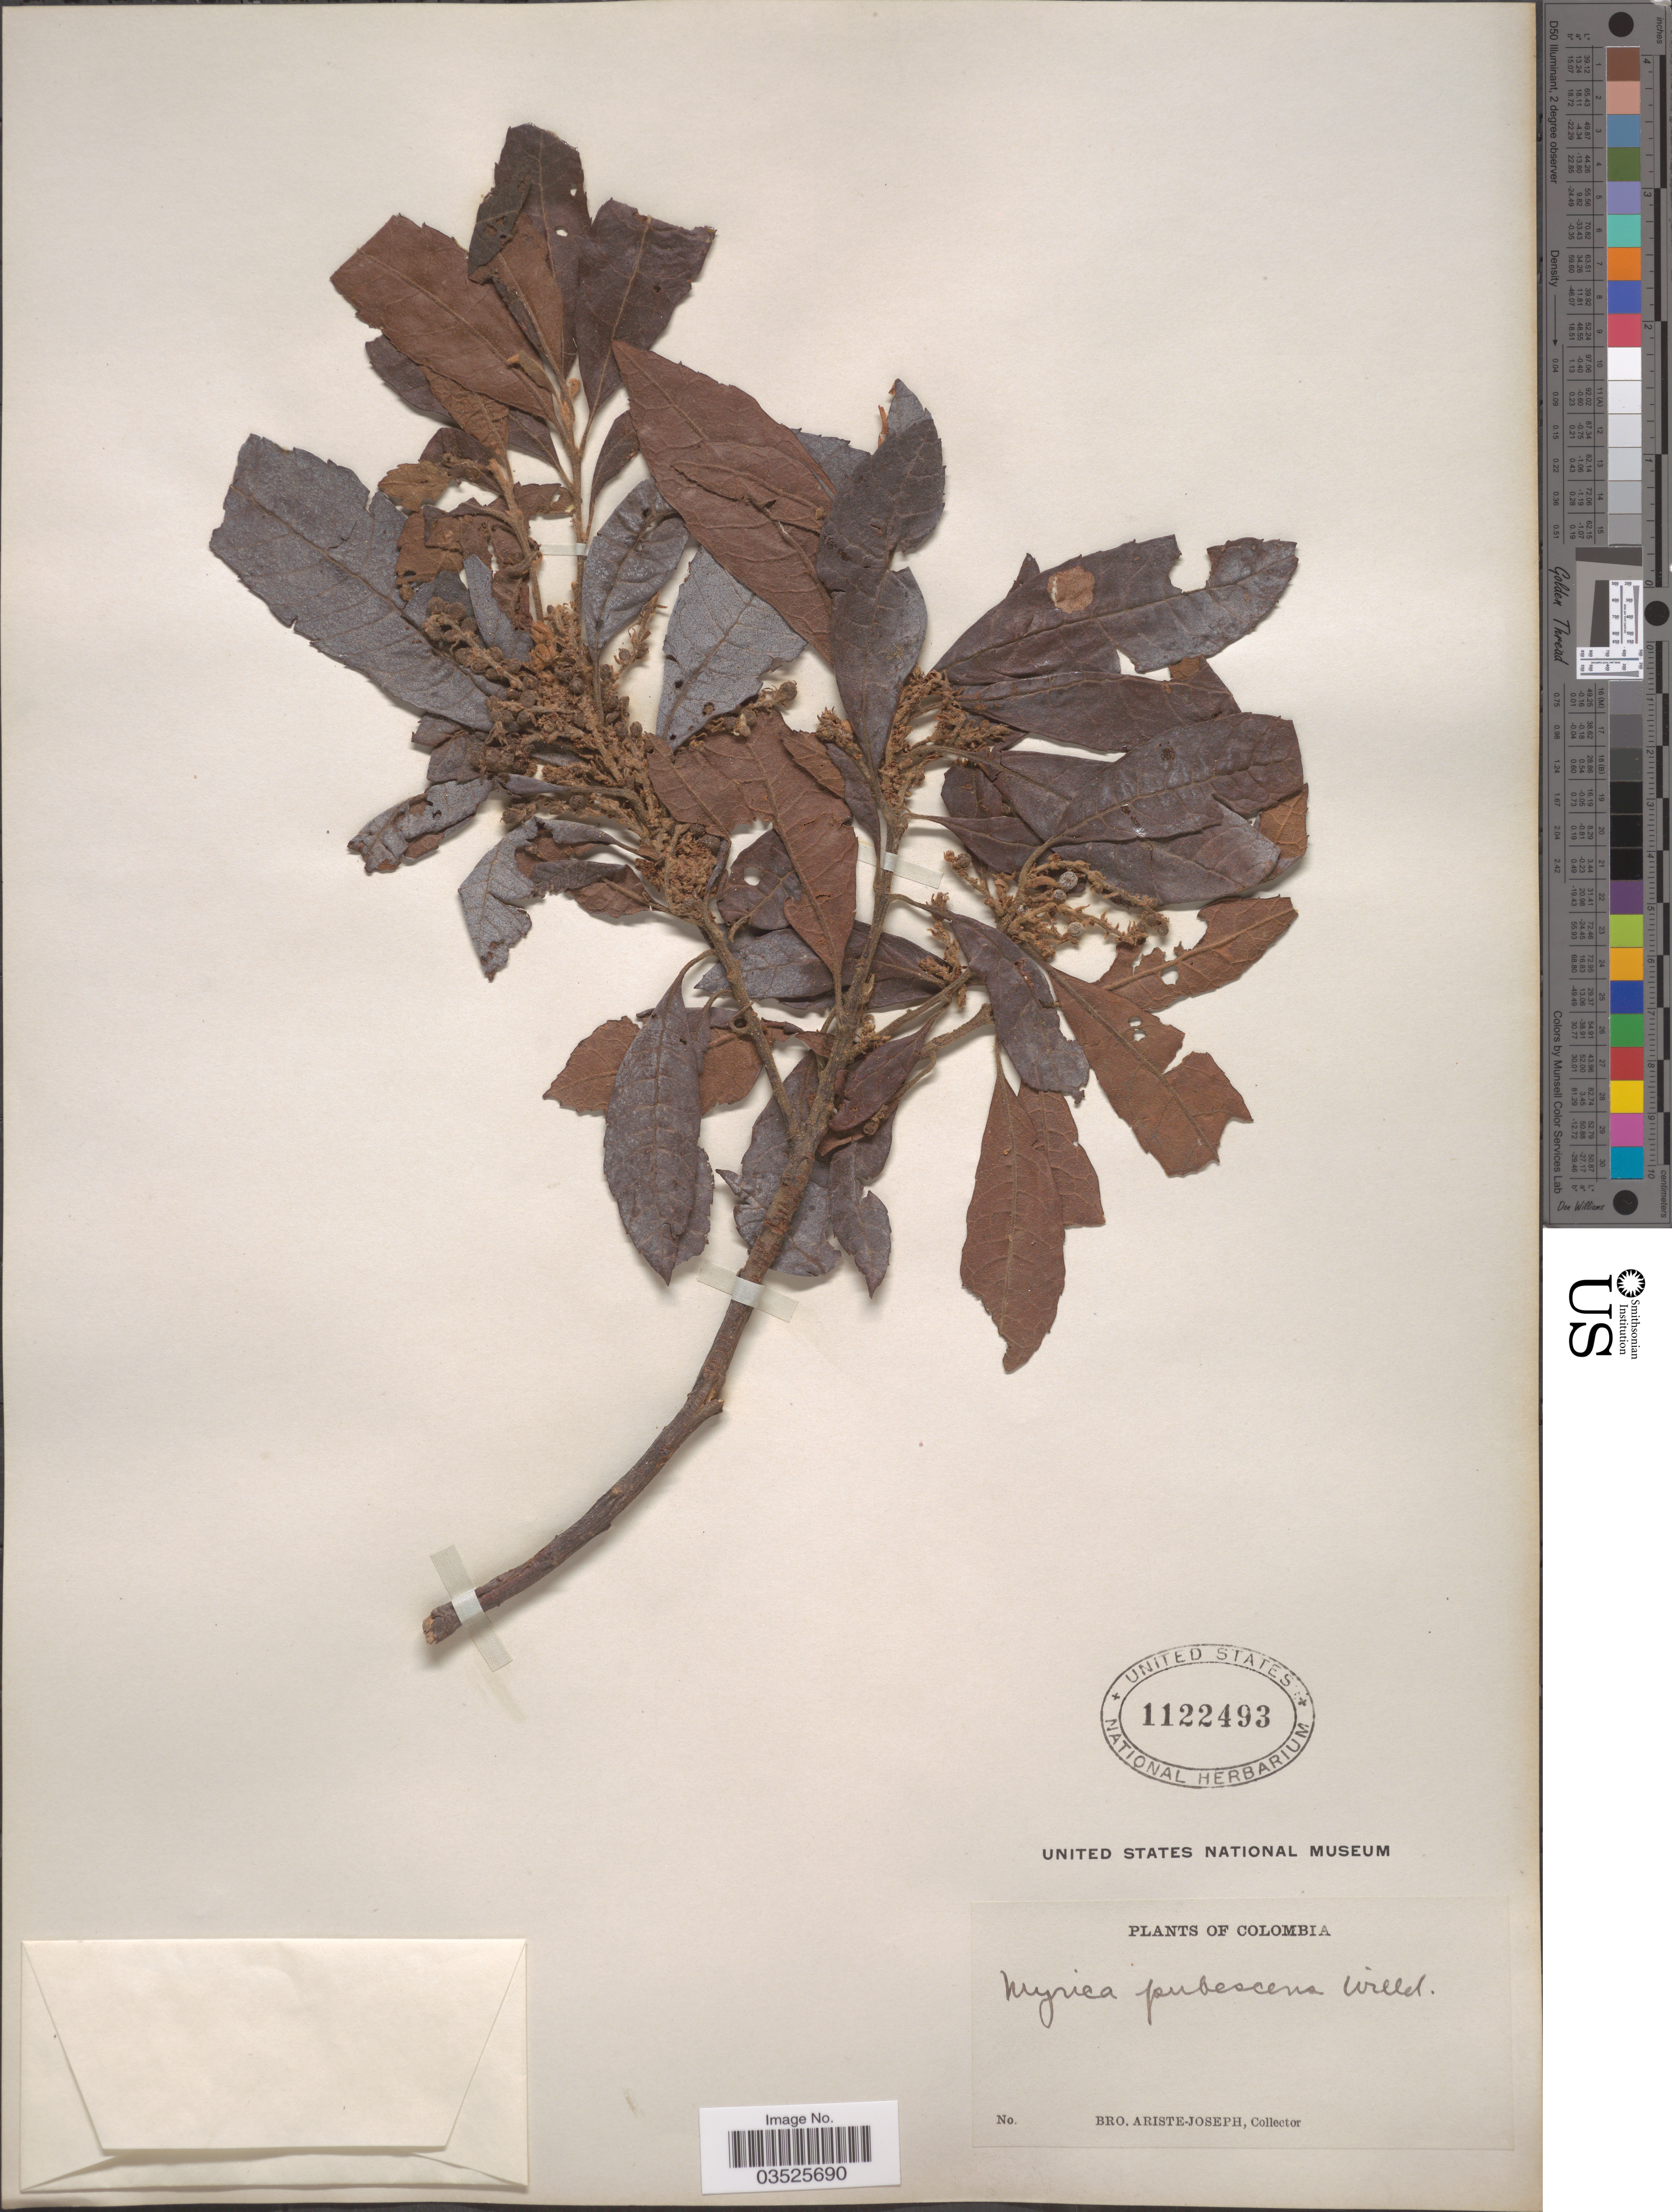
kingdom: Plantae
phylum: Tracheophyta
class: Magnoliopsida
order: Fagales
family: Myricaceae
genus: Morella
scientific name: Morella pubescens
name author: (Humb. & Bonpl. ex Willd.) Wilbur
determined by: Strong, M. T., (US), Smithsonian Institution - National Museum of Natural History (UNITED STATES)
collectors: Bro. Ariste-Joseph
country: Colombia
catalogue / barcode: US 1122493